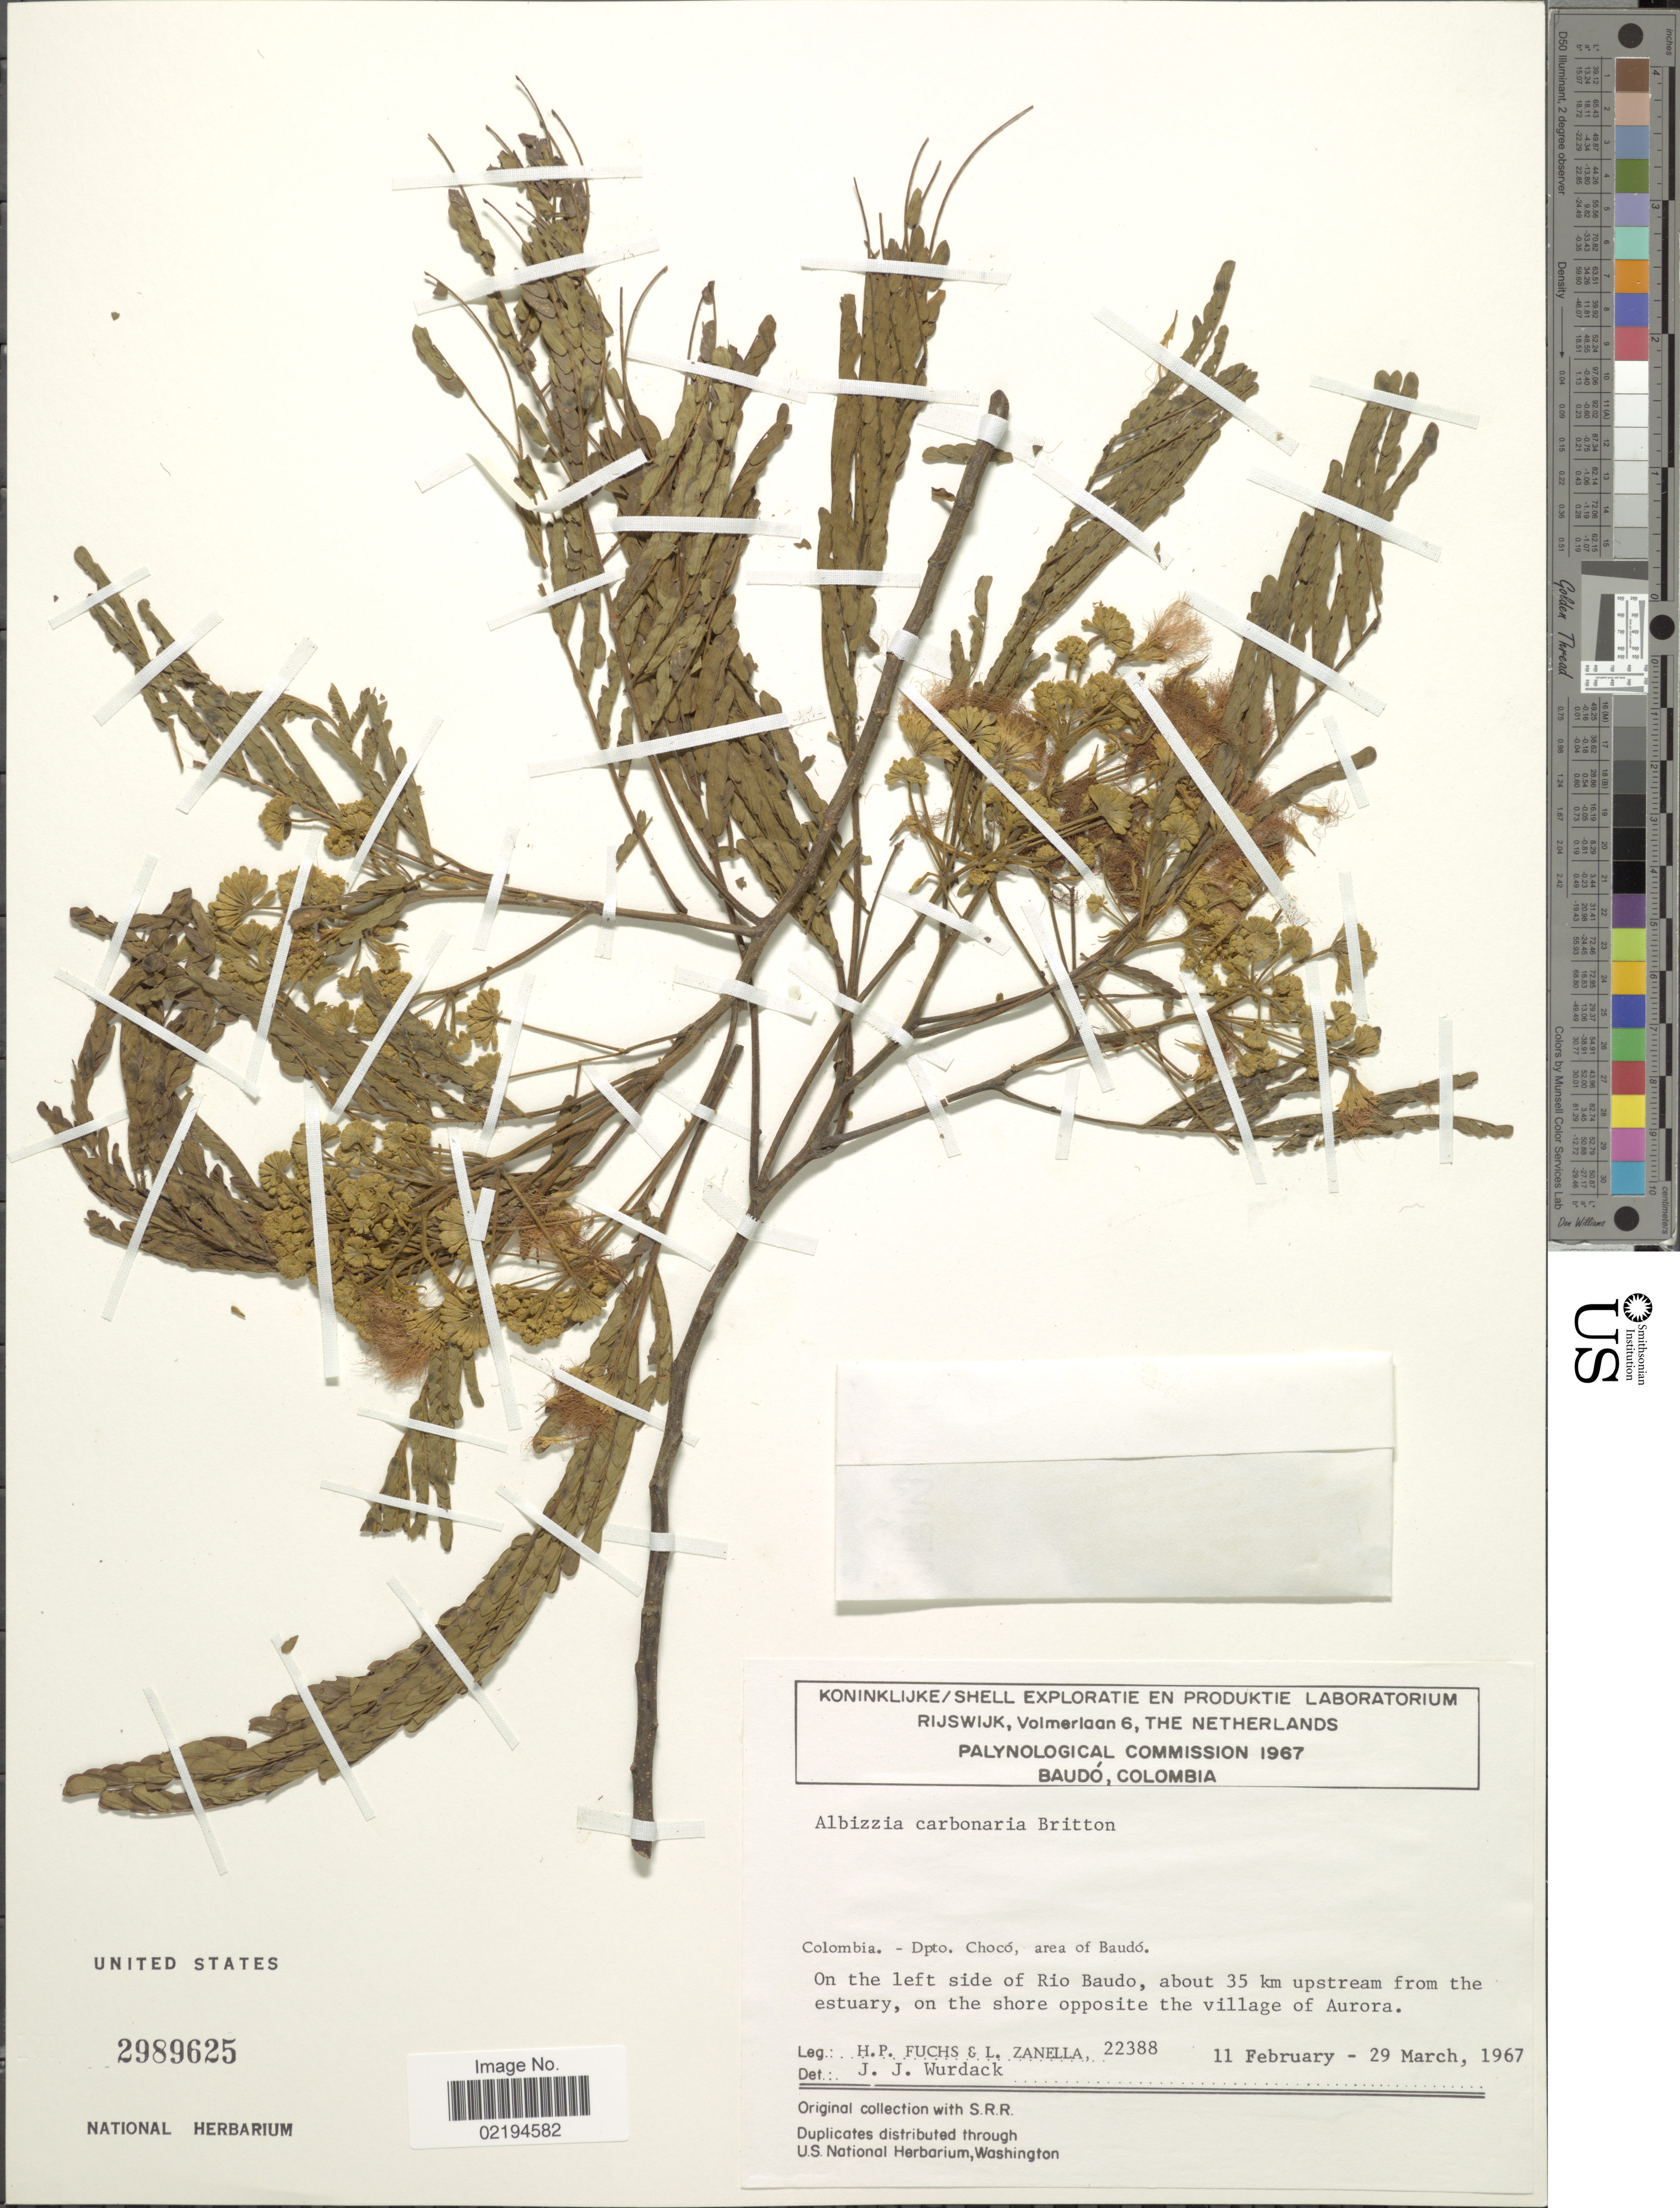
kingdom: Plantae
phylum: Tracheophyta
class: Magnoliopsida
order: Fabales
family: Fabaceae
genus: Pseudosamanea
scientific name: Pseudosamanea carbonaria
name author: (Britton) Koenen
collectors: H. P. Fuchs & L. Zanella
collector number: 22388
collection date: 1967-02-11/1967-03-29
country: Colombia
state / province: Chocó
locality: Area of Baudo, on the left side of Rio Baudo, about 35 km upstream from the estuary, on the shore opposite the village of Aurora.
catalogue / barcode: US 2989625